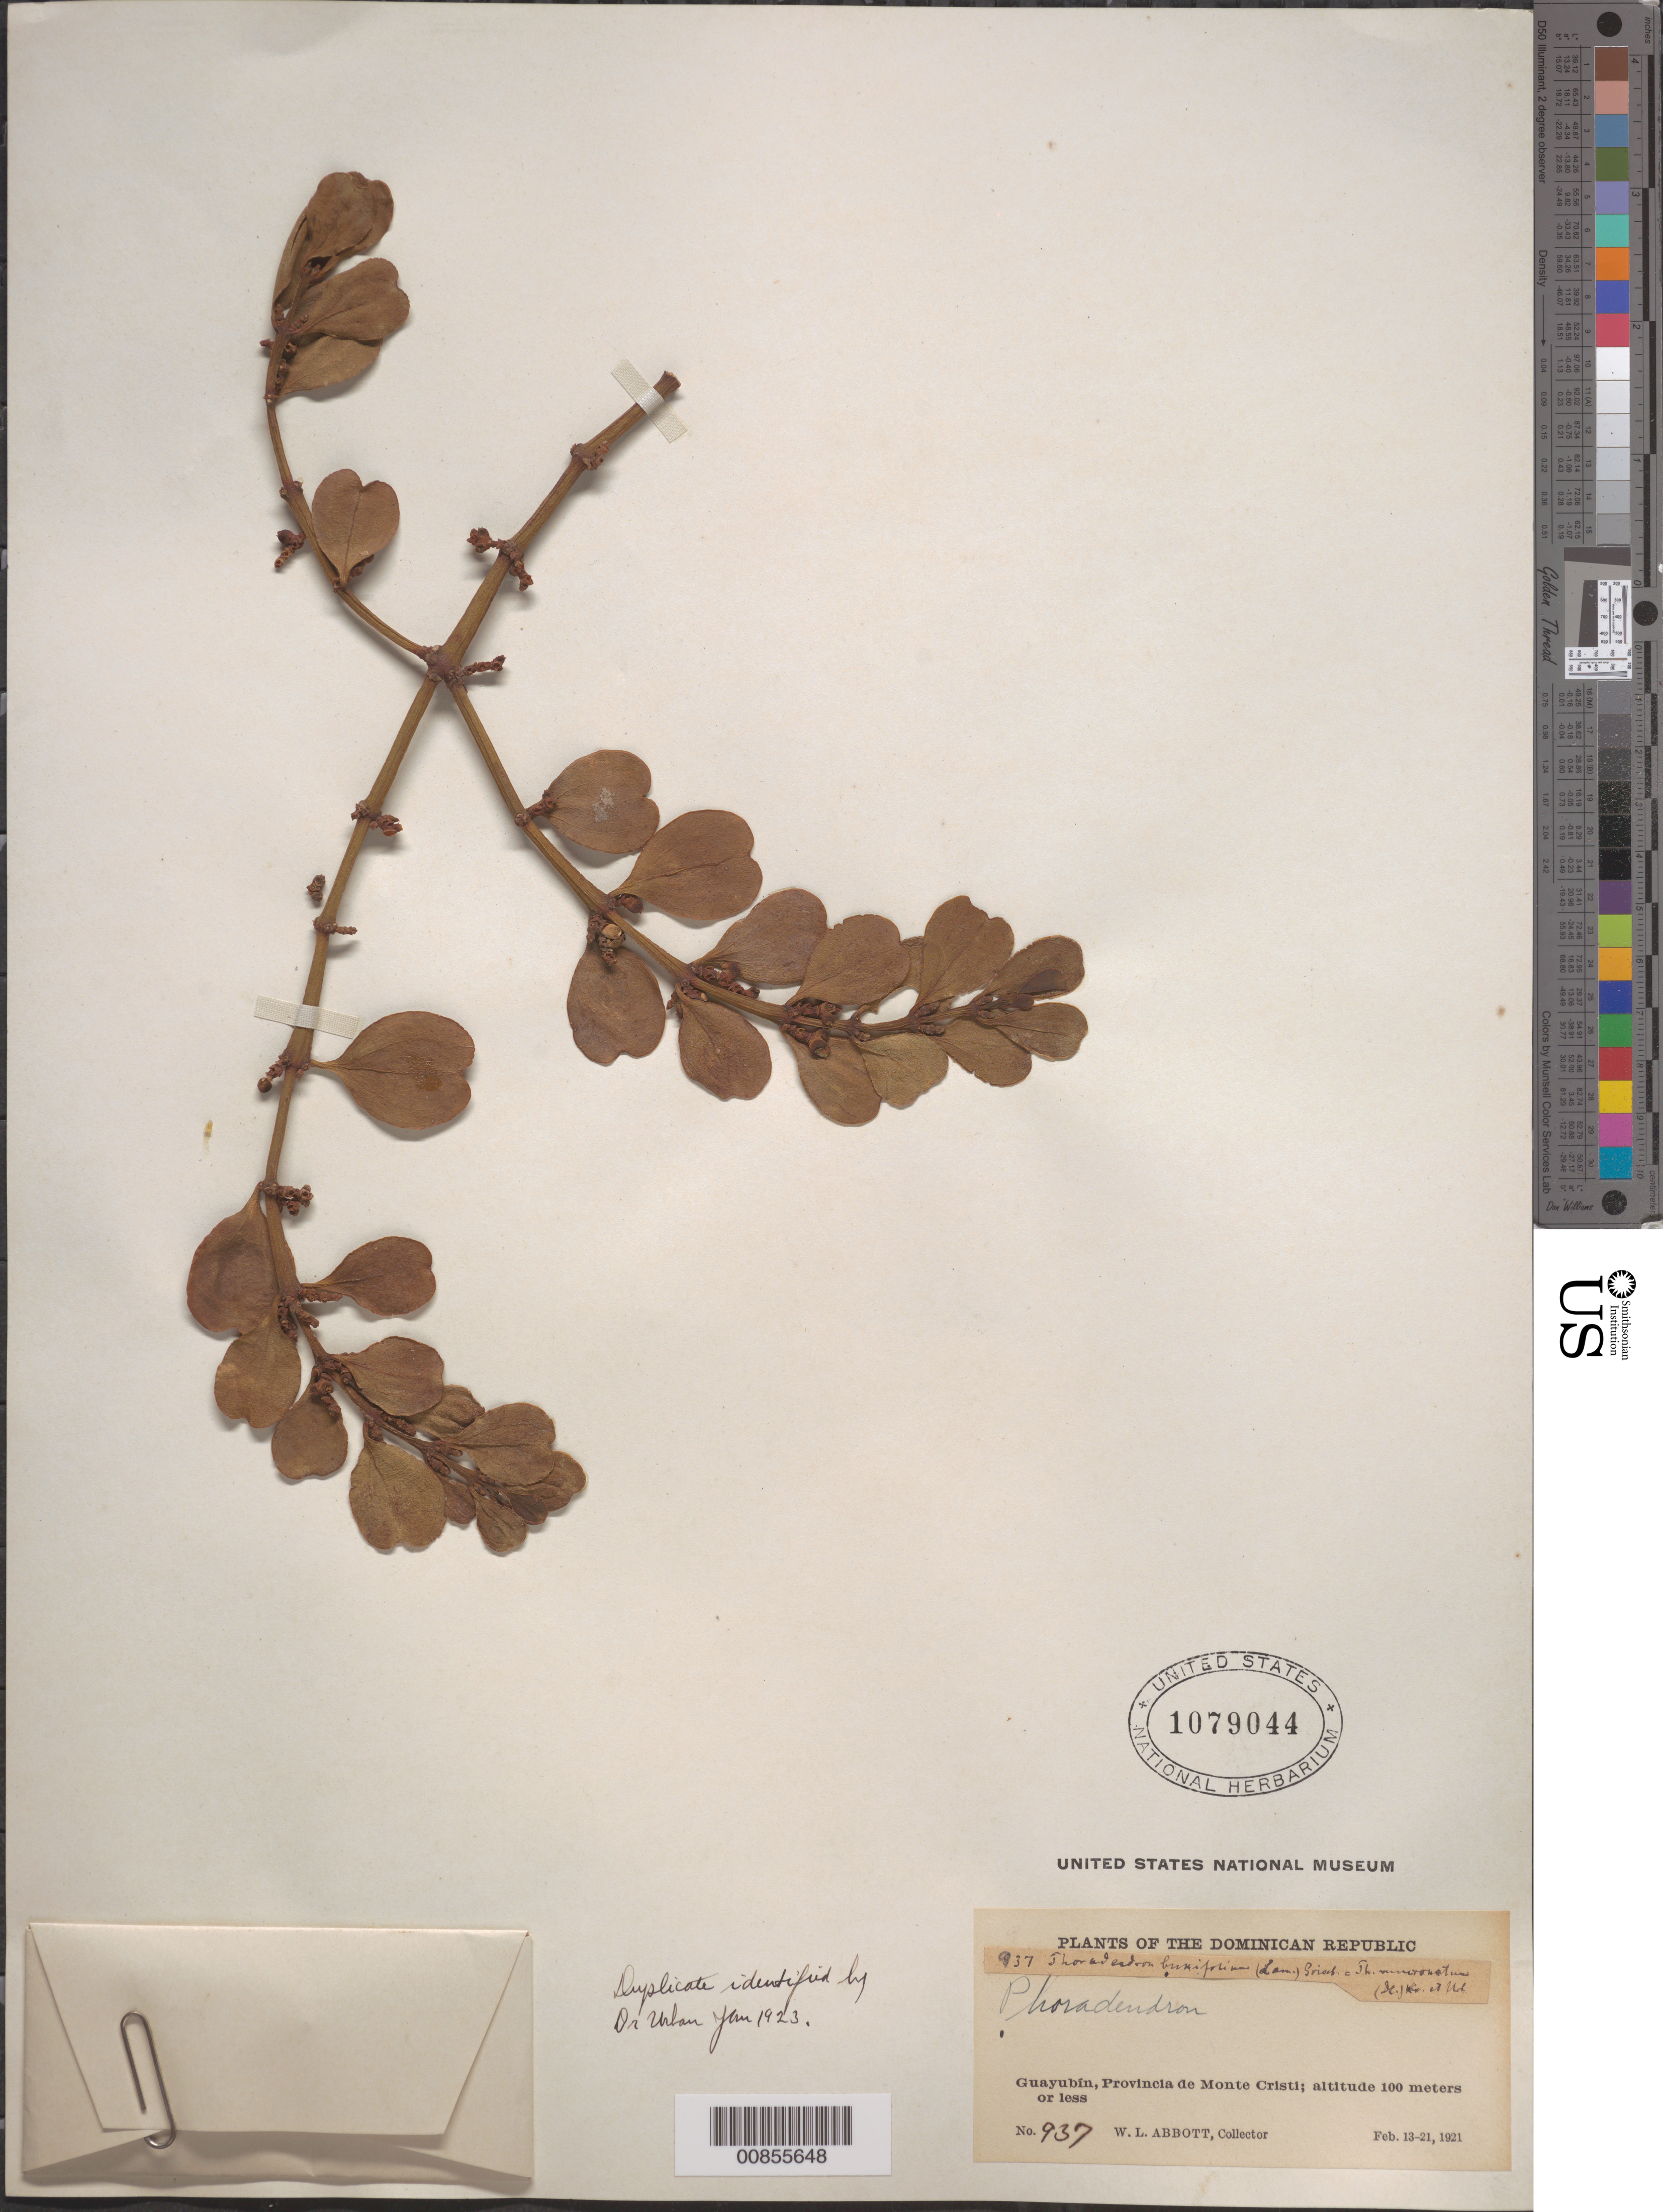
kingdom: Plantae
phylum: Tracheophyta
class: Magnoliopsida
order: Santalales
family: Viscaceae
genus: Phoradendron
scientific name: Phoradendron mucronatum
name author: (DC.) Krug & Urb.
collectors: W. L. Abbott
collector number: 937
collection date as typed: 13 Feb 1921 to 21 Feb 1921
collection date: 1921-02-13/1921-02-21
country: Dominican Republic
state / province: Monte Cristi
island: Hispaniola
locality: Guayubín.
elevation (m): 100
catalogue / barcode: US 1079044